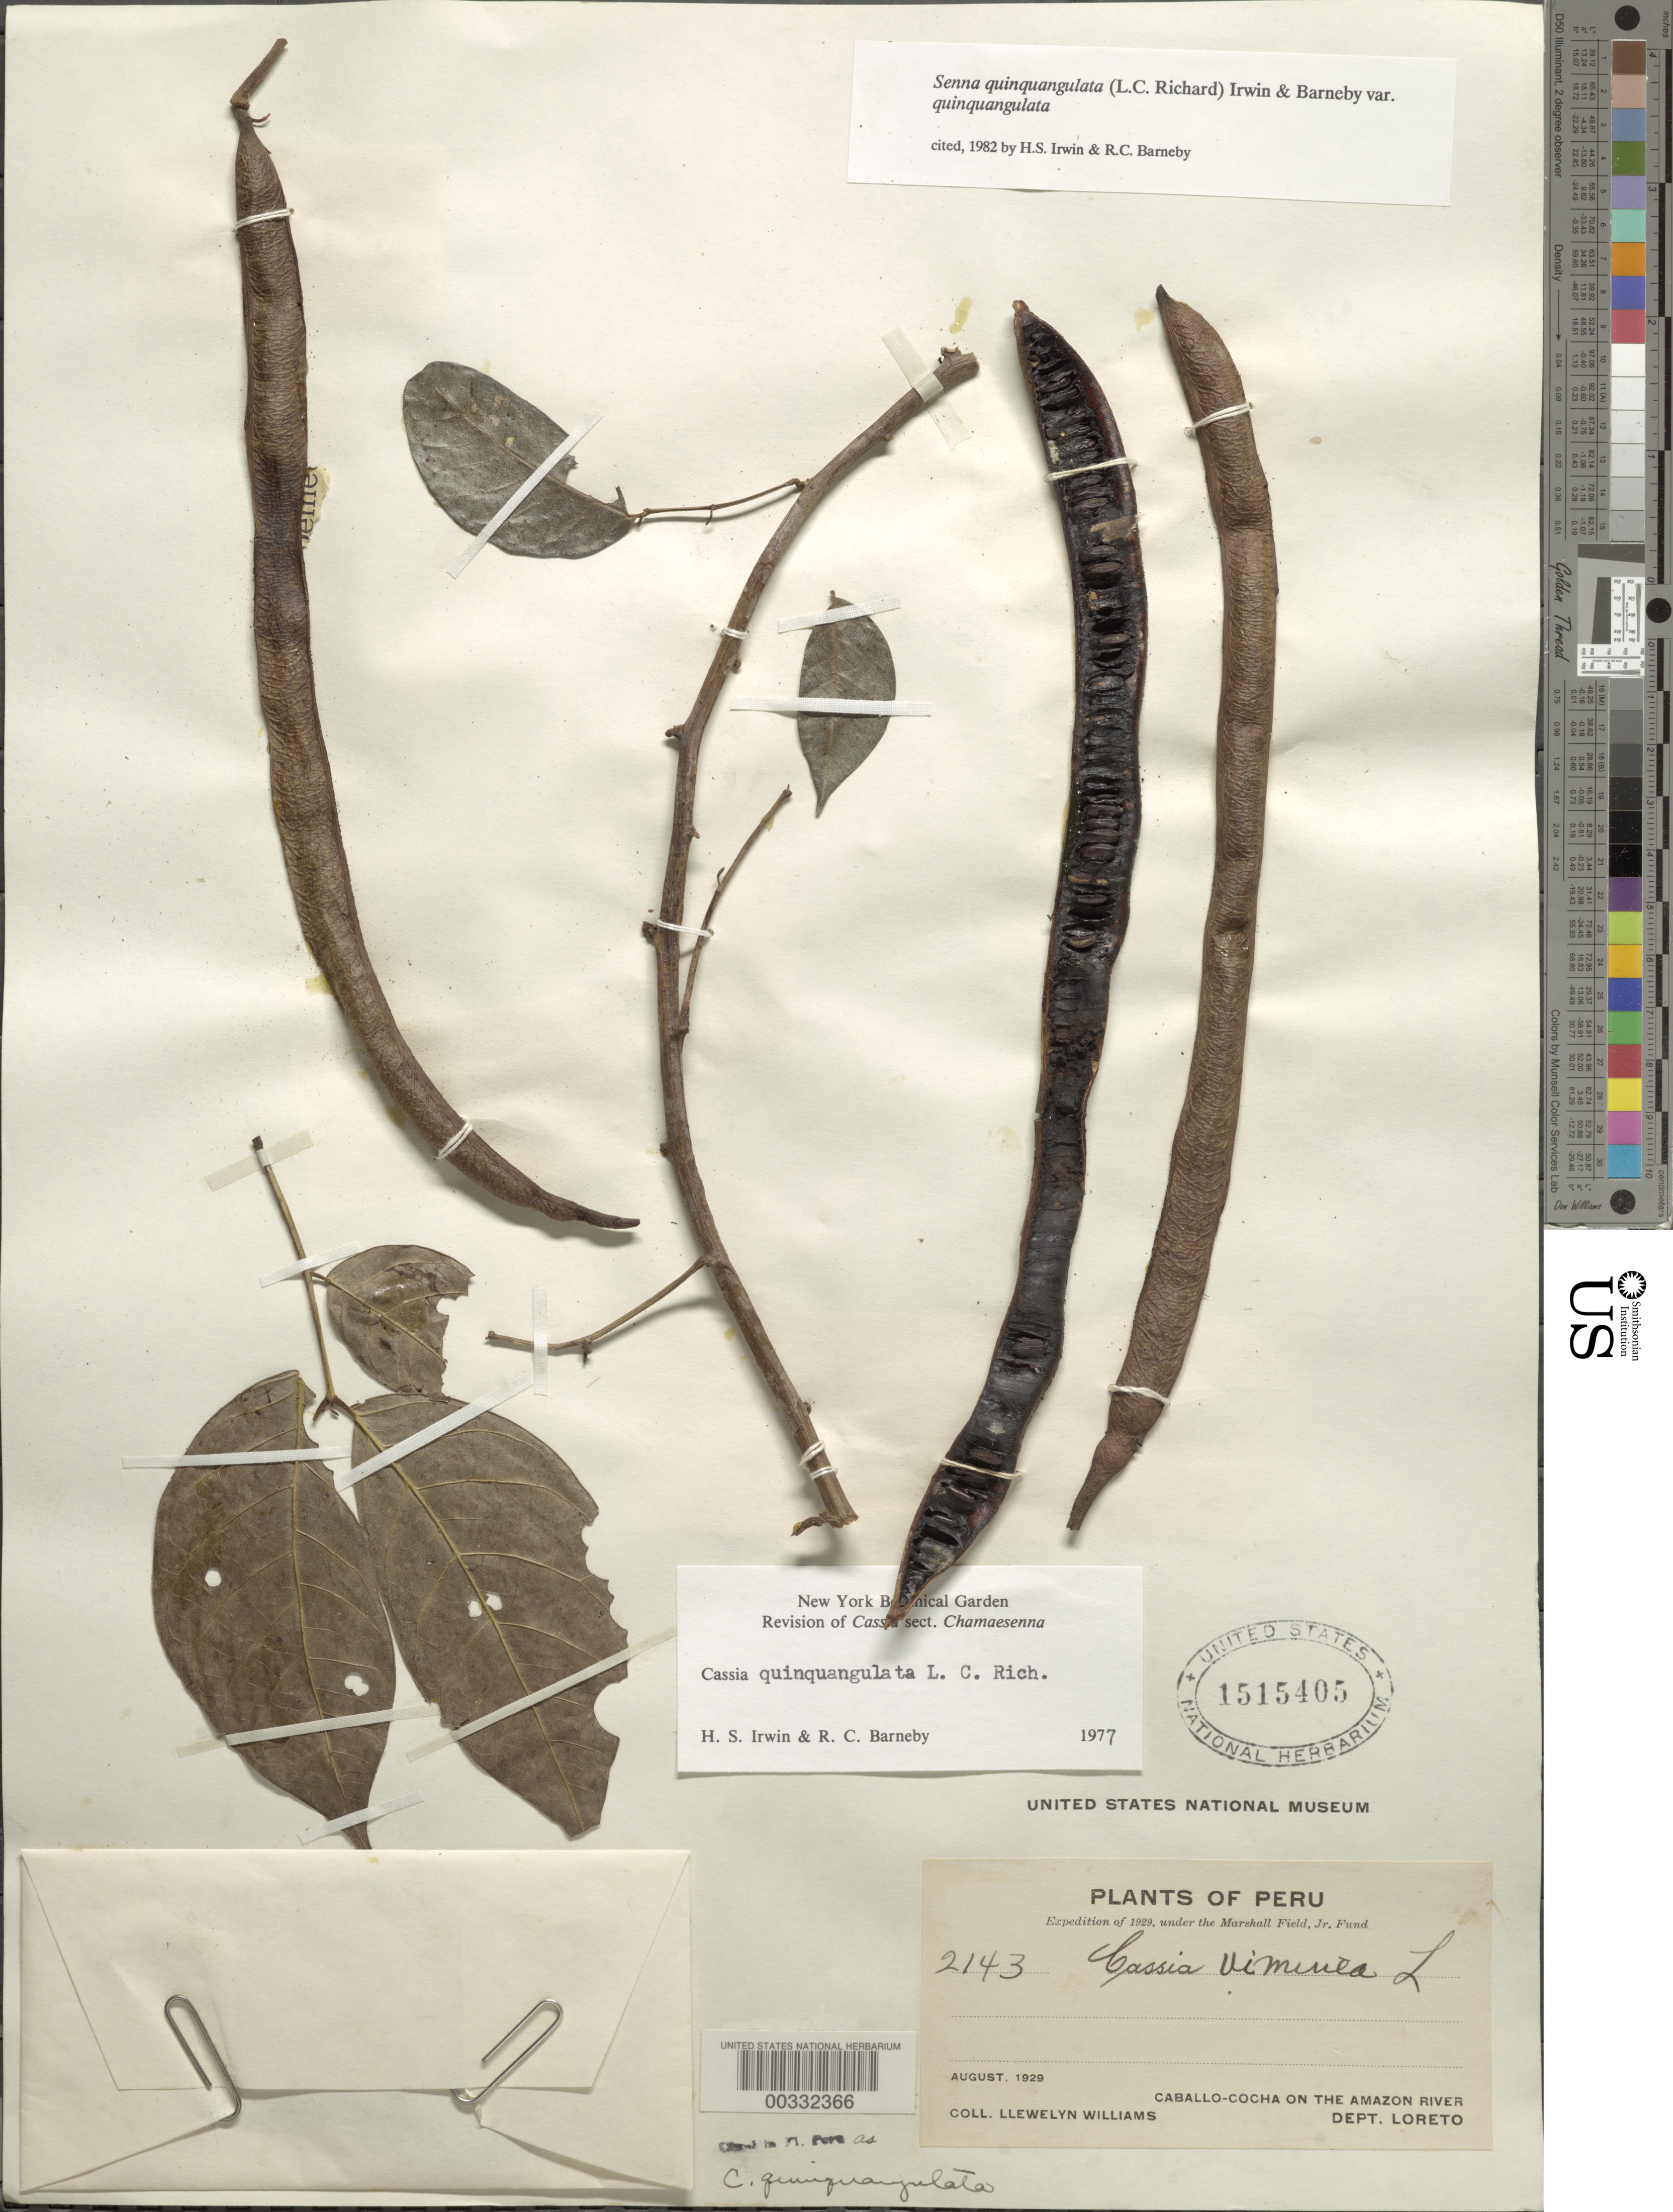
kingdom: Plantae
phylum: Tracheophyta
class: Magnoliopsida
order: Fabales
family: Fabaceae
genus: Senna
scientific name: Senna quinquangulata var. quinquangulata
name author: H.S. Irwin & Barneby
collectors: Ll. Williams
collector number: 2193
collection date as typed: Aug 1929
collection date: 1929-08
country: Peru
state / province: Loreto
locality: Caballo-cocha on the amazon river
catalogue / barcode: US 1515405